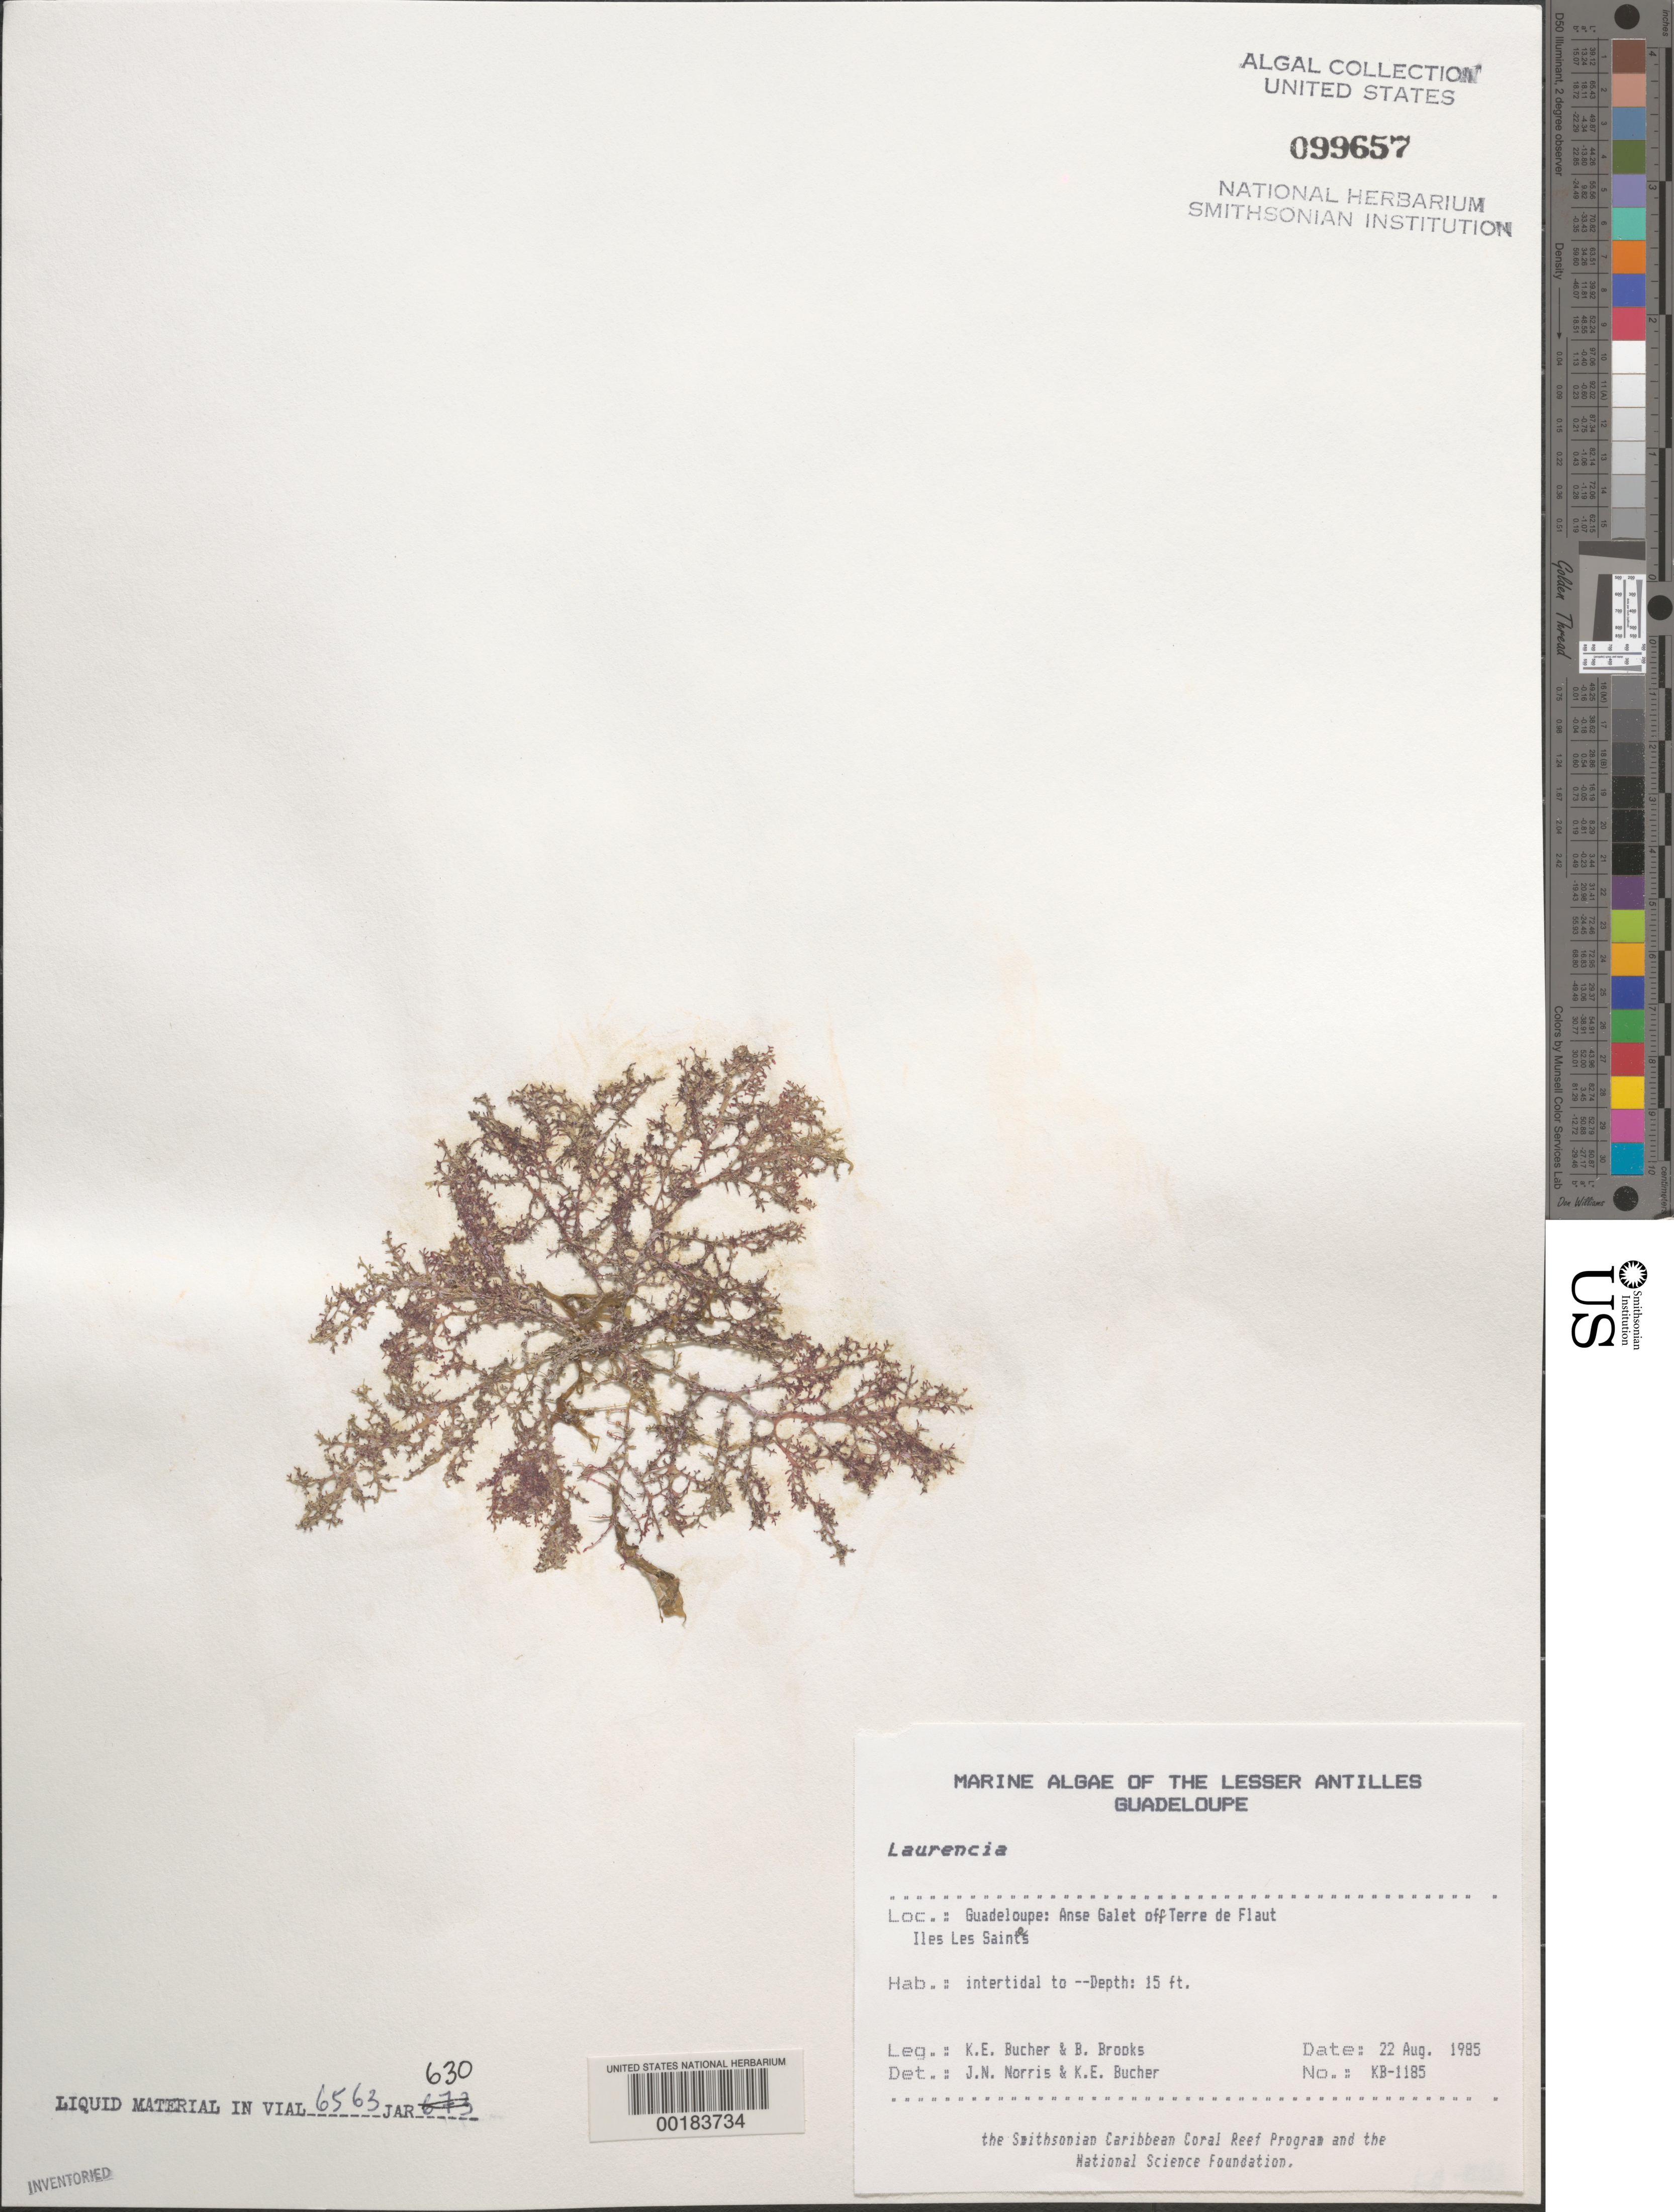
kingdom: Plantae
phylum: Rhodophyta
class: Florideophyceae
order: Ceramiales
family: Rhodomelaceae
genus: Laurencia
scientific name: Laurencia sp.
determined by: Norris, J. N.; Bucher, K. E.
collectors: K. E. Bucher & B. Brooks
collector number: Kb-1185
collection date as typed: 22 Aug 1985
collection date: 1985-08-22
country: Guadeloupe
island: Iles des Saintes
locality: Anse Galet off Terre de Flaut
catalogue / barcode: US 99657